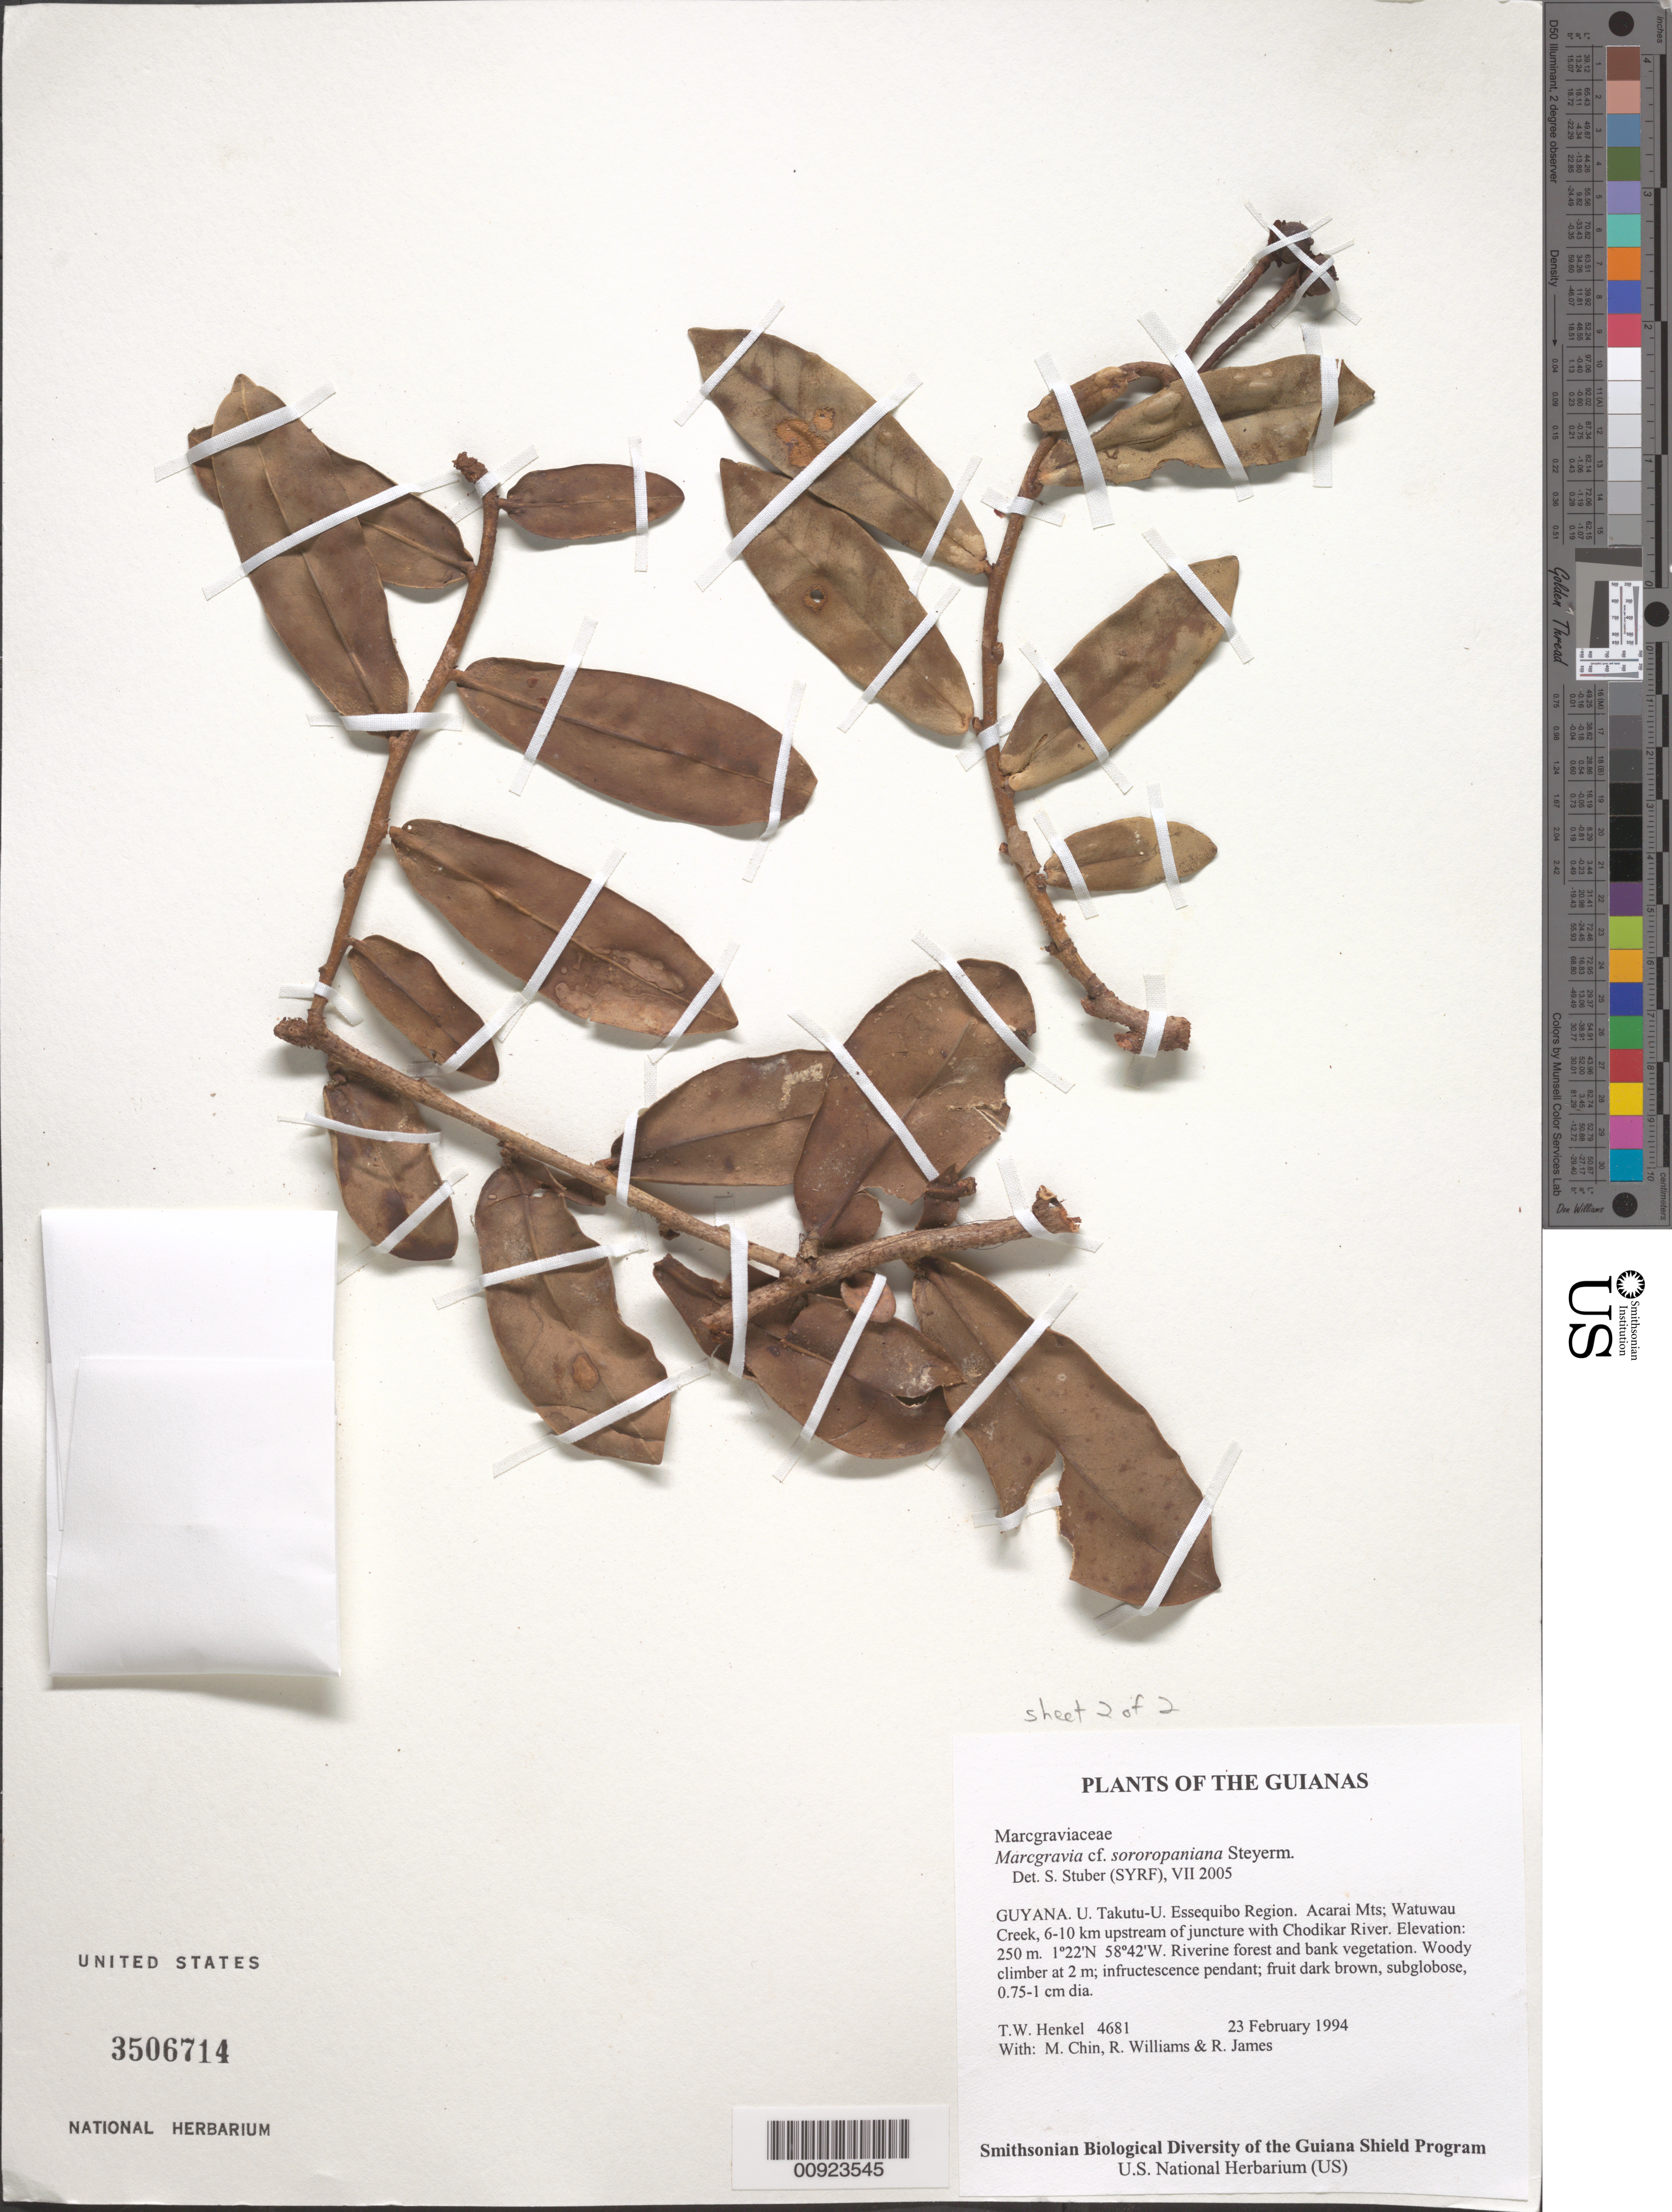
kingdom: Plantae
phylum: Tracheophyta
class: Magnoliopsida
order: Ericales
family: Marcgraviaceae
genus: Marcgravia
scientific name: Marcgravia sororopaniana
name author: Steyerm.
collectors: T. Henkel, M. Chin, R. Williams & R. James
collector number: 4681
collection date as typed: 23 February 1994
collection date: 1994-02-23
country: Guyana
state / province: U. Takutu-U. Essequibo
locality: Acarai Mts; Watuwau Creek, 6-10 km upstream of juncture with Chodikar River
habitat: Riverine forest and bank vegetation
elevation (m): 250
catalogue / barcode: US 3506714